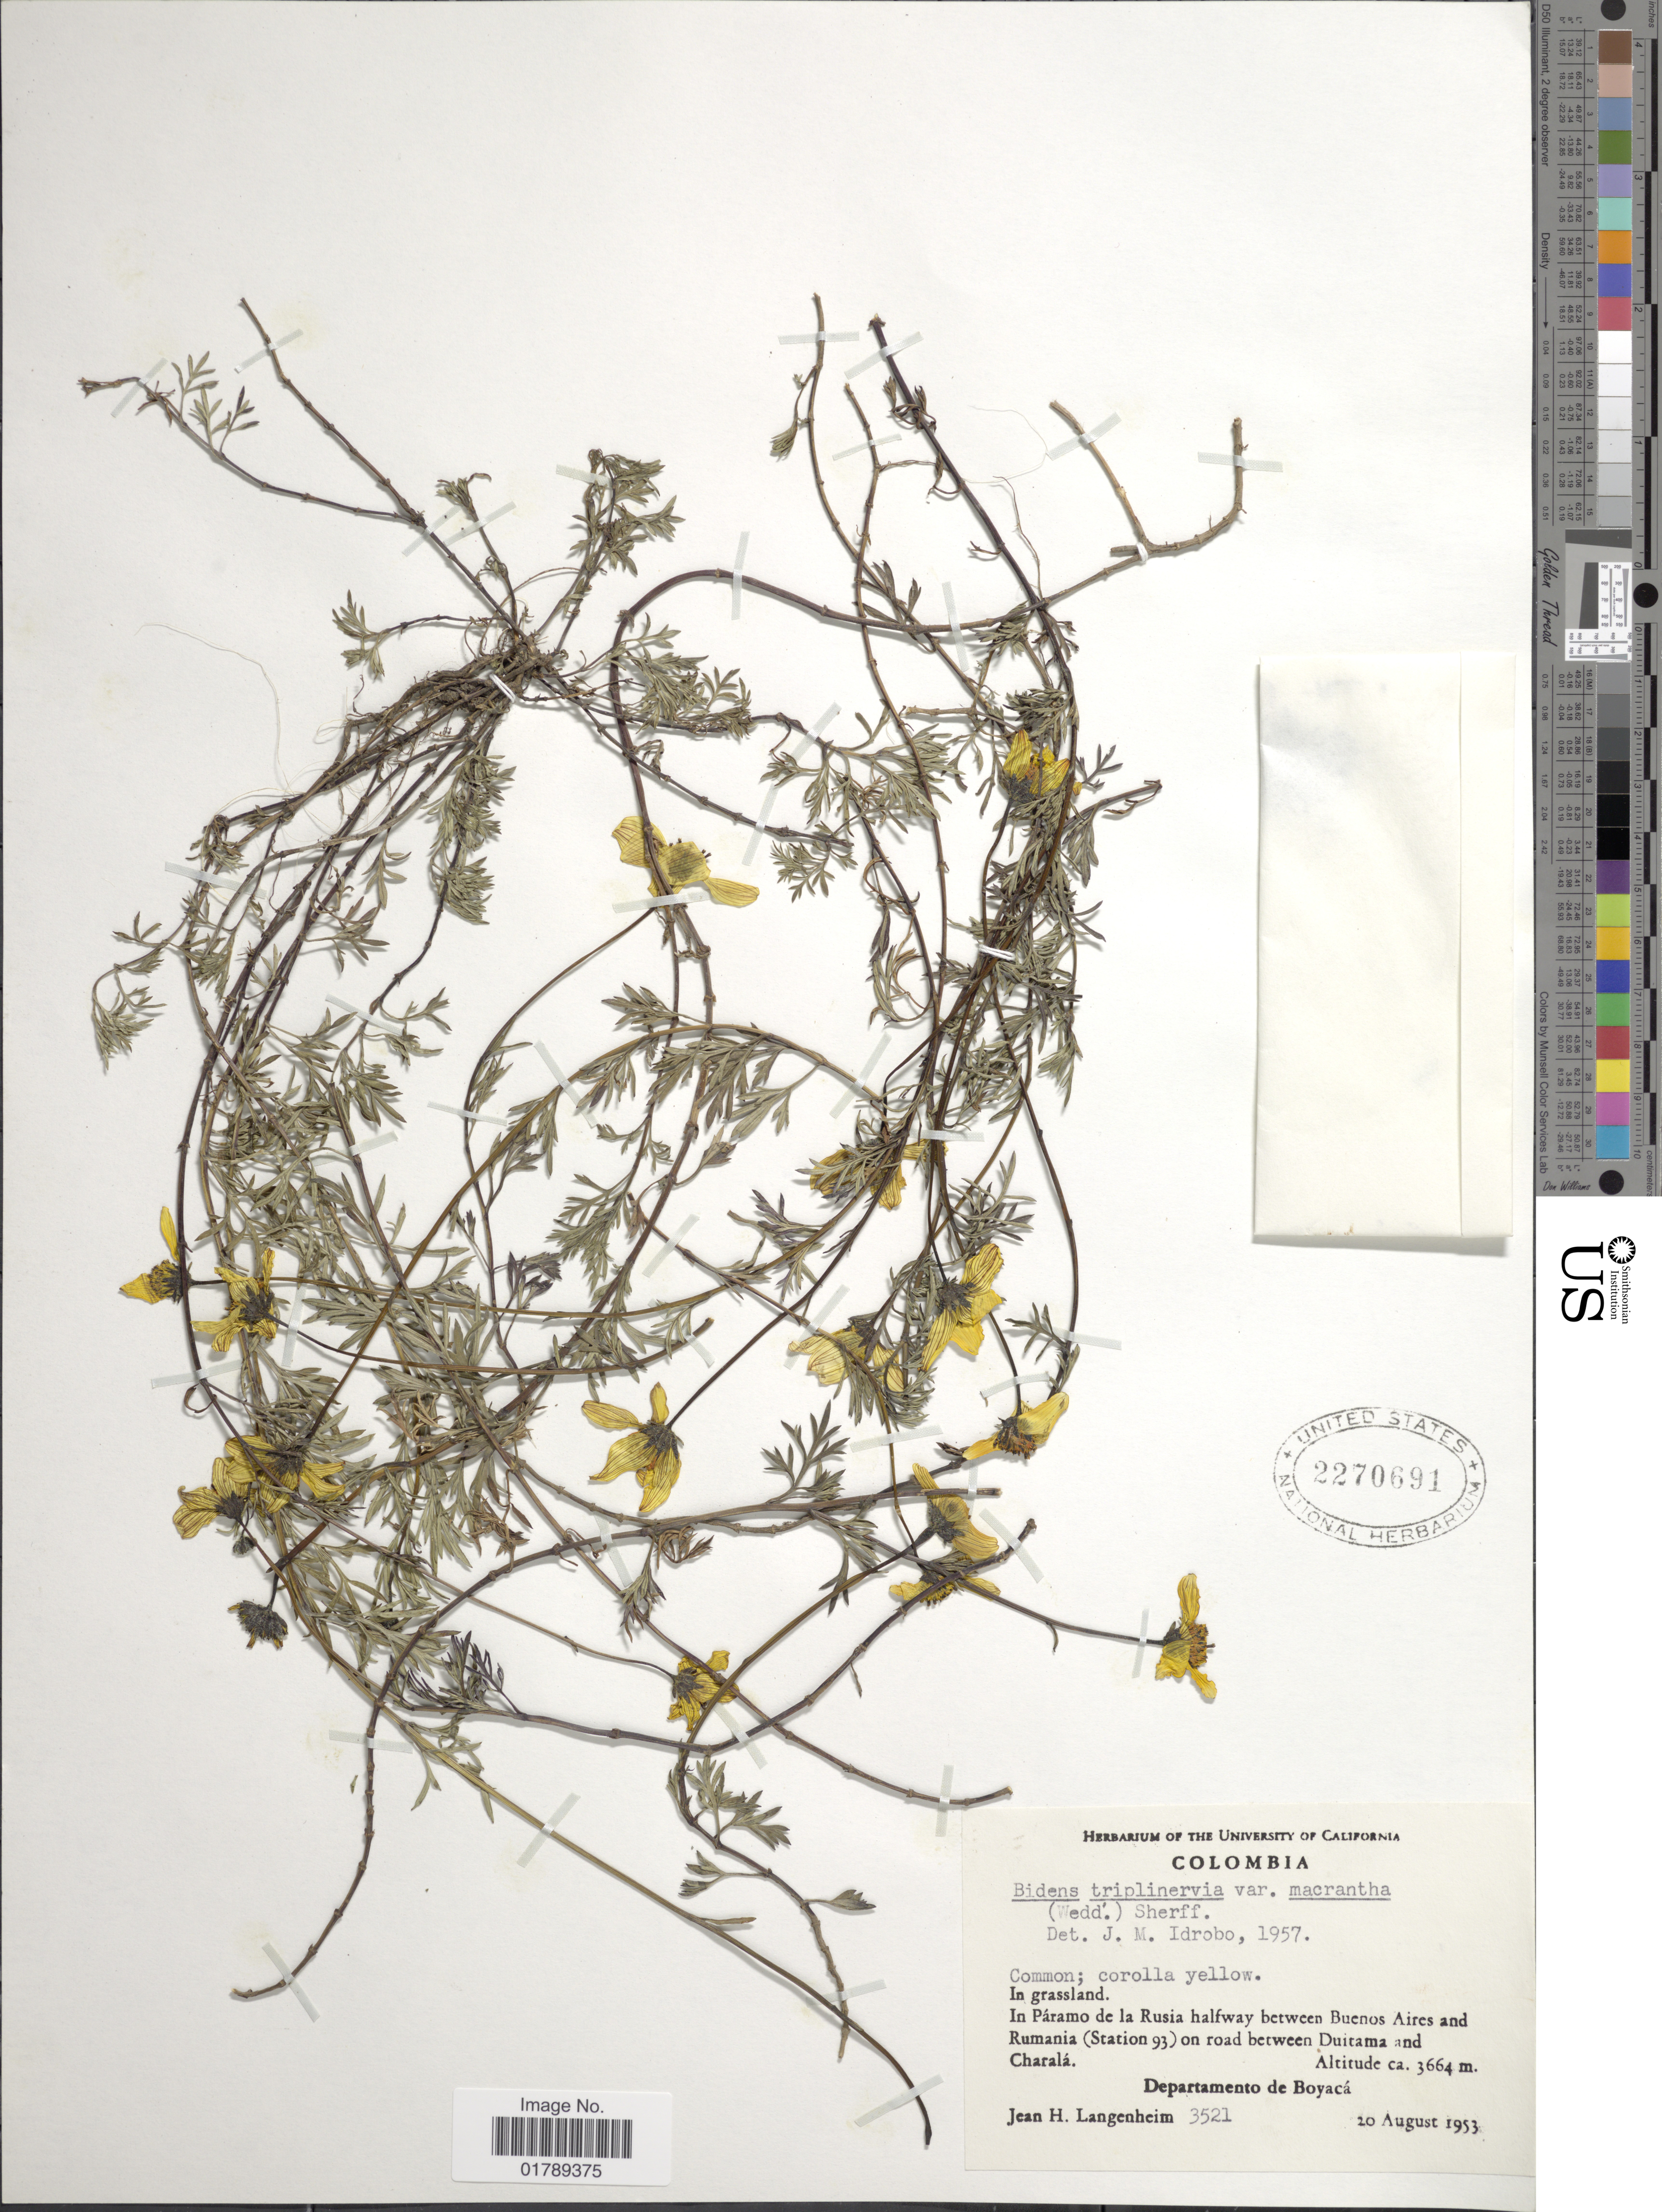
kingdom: Plantae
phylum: Tracheophyta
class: Magnoliopsida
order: Asterales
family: Asteraceae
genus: Bidens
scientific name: Bidens triplinervia var. macrantha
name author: (Wedd.) Sherff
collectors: J. H. Langenheim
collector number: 3521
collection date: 1953-08-20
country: Colombia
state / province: Boyacá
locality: In Paramo de la Rusia halfway between Buenos Aires and Rumania (Station 93) on road between Duitama and Charala. Departamento de Boyacá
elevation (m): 3664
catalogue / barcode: US 2270691